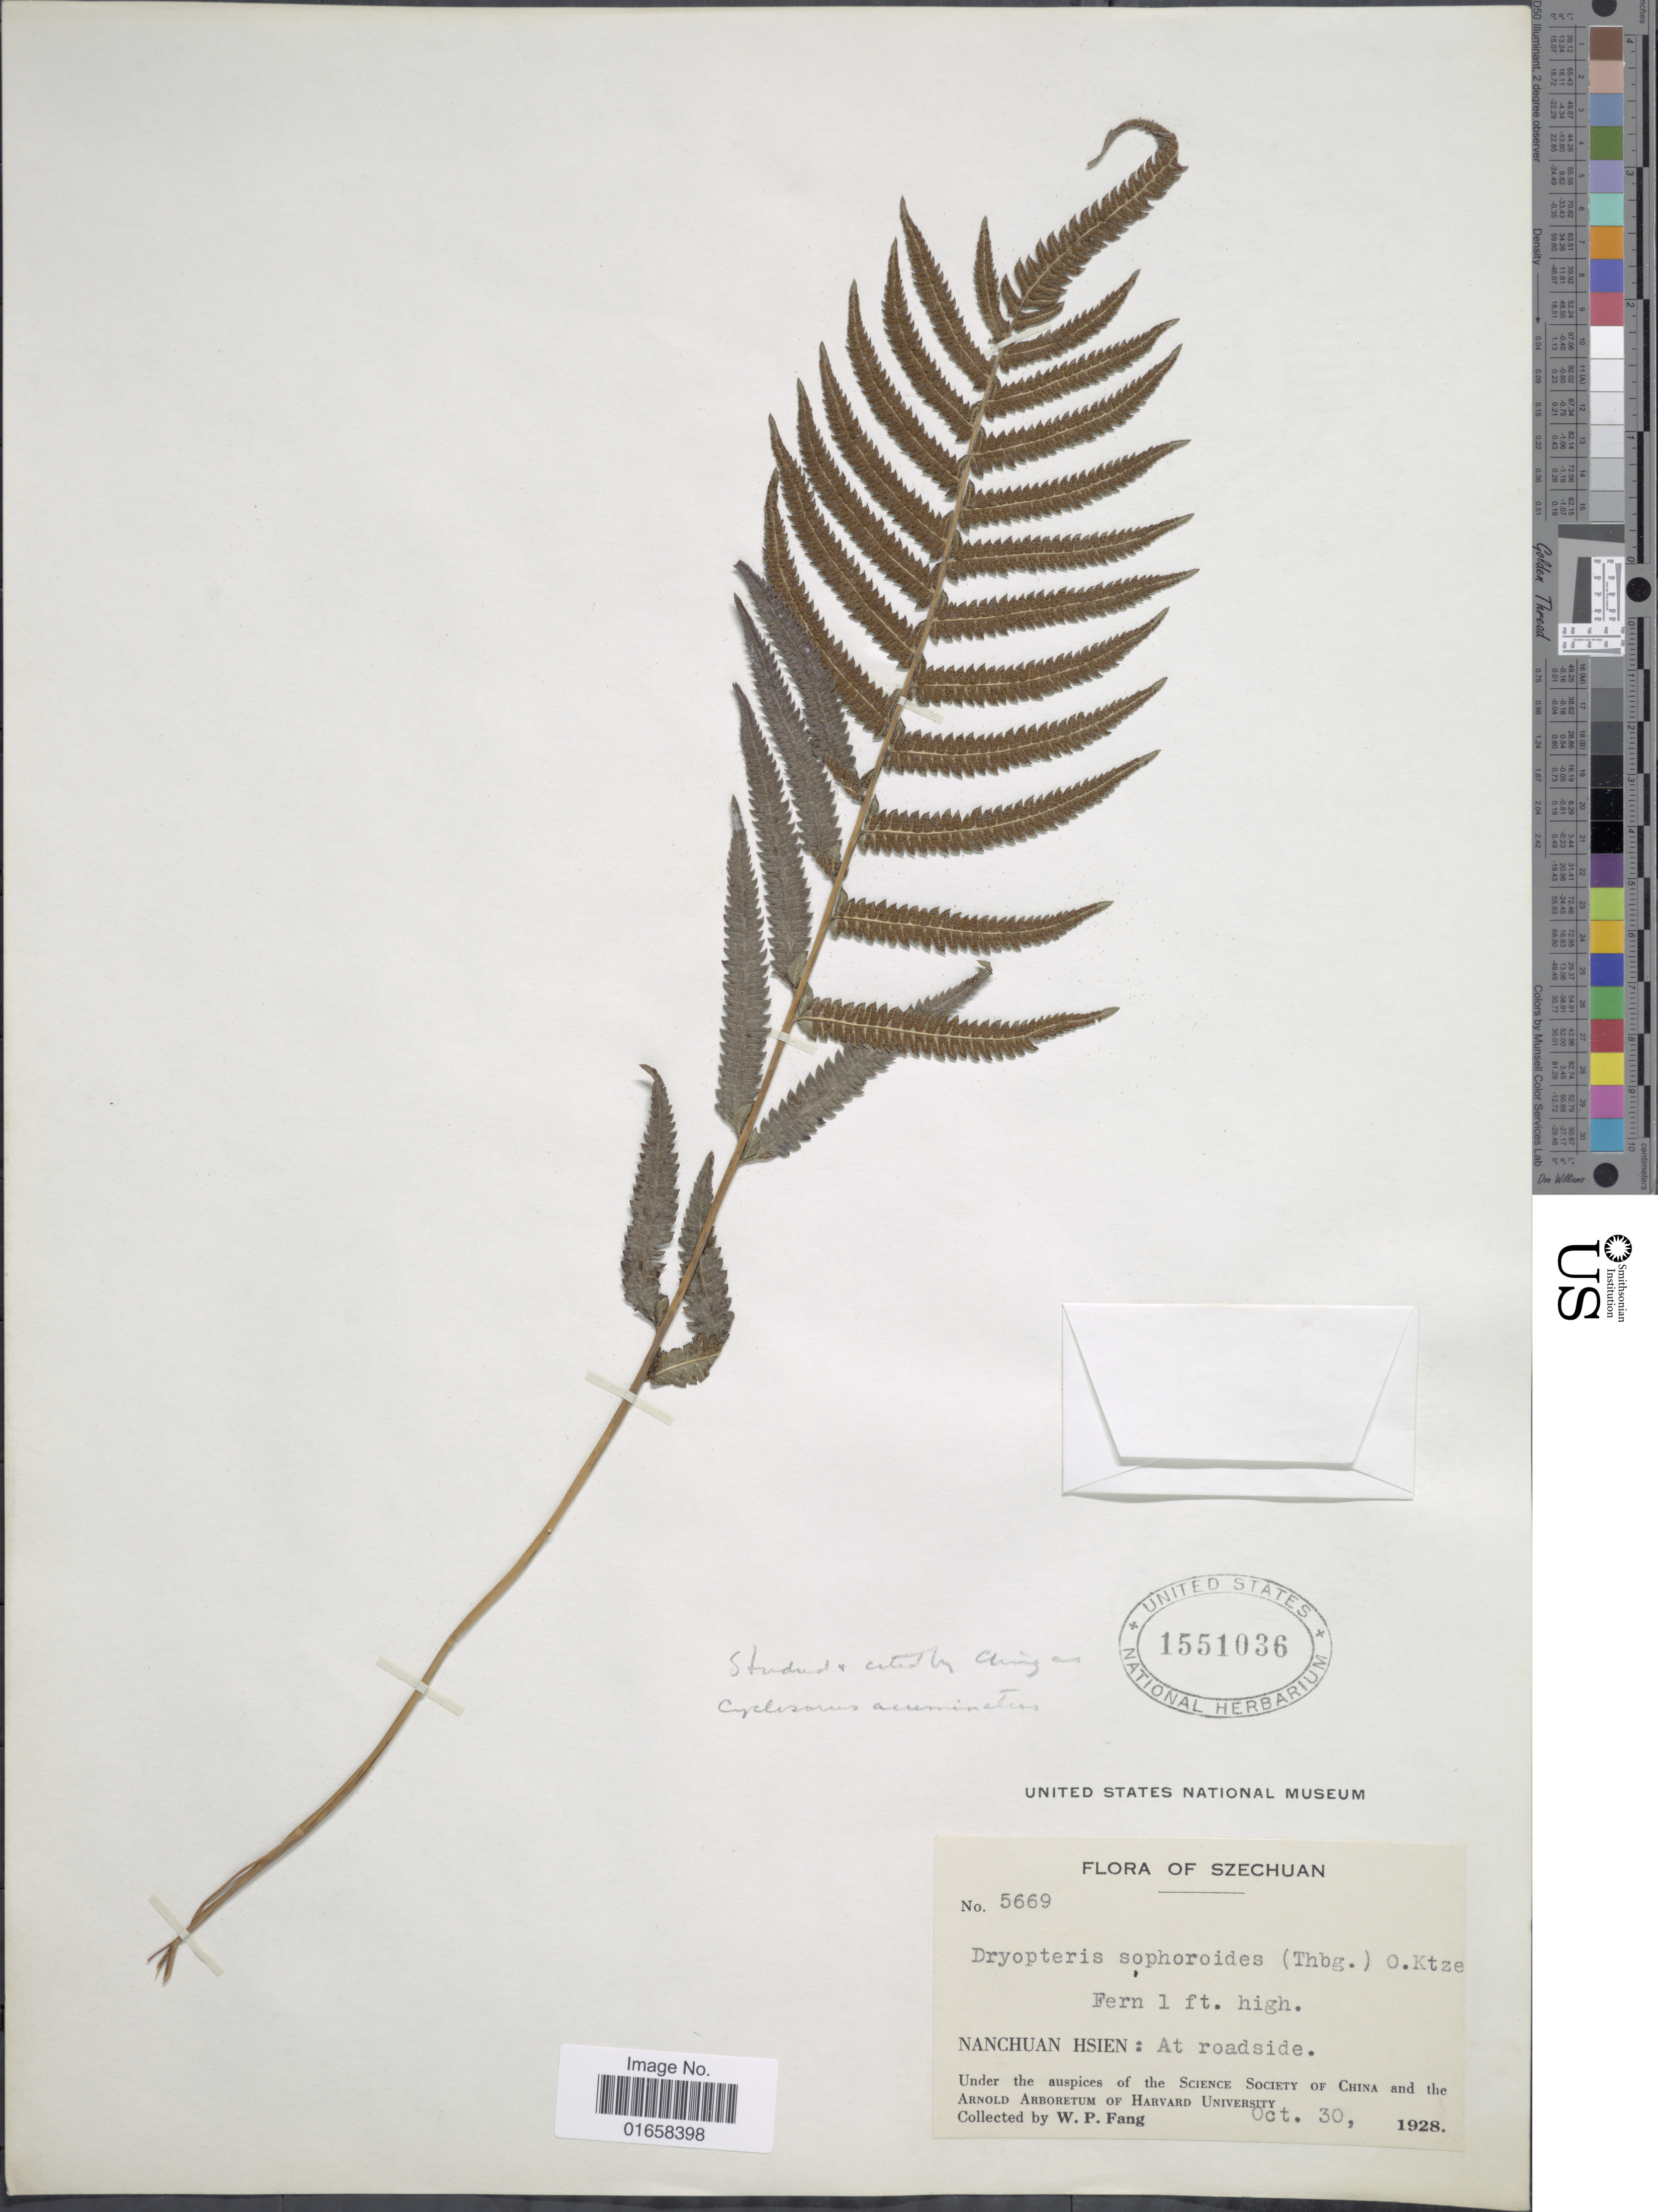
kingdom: Plantae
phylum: Tracheophyta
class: Polypodiopsida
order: Polypodiales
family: Thelypteridaceae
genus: Christella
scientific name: Christella acuminata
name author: (Houtt.) H. Lév.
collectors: W. P. Fang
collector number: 5669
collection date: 1928-10-30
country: China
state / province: Sichuan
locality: Szechuan. Nanchuan Hsien.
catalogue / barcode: US 1551036